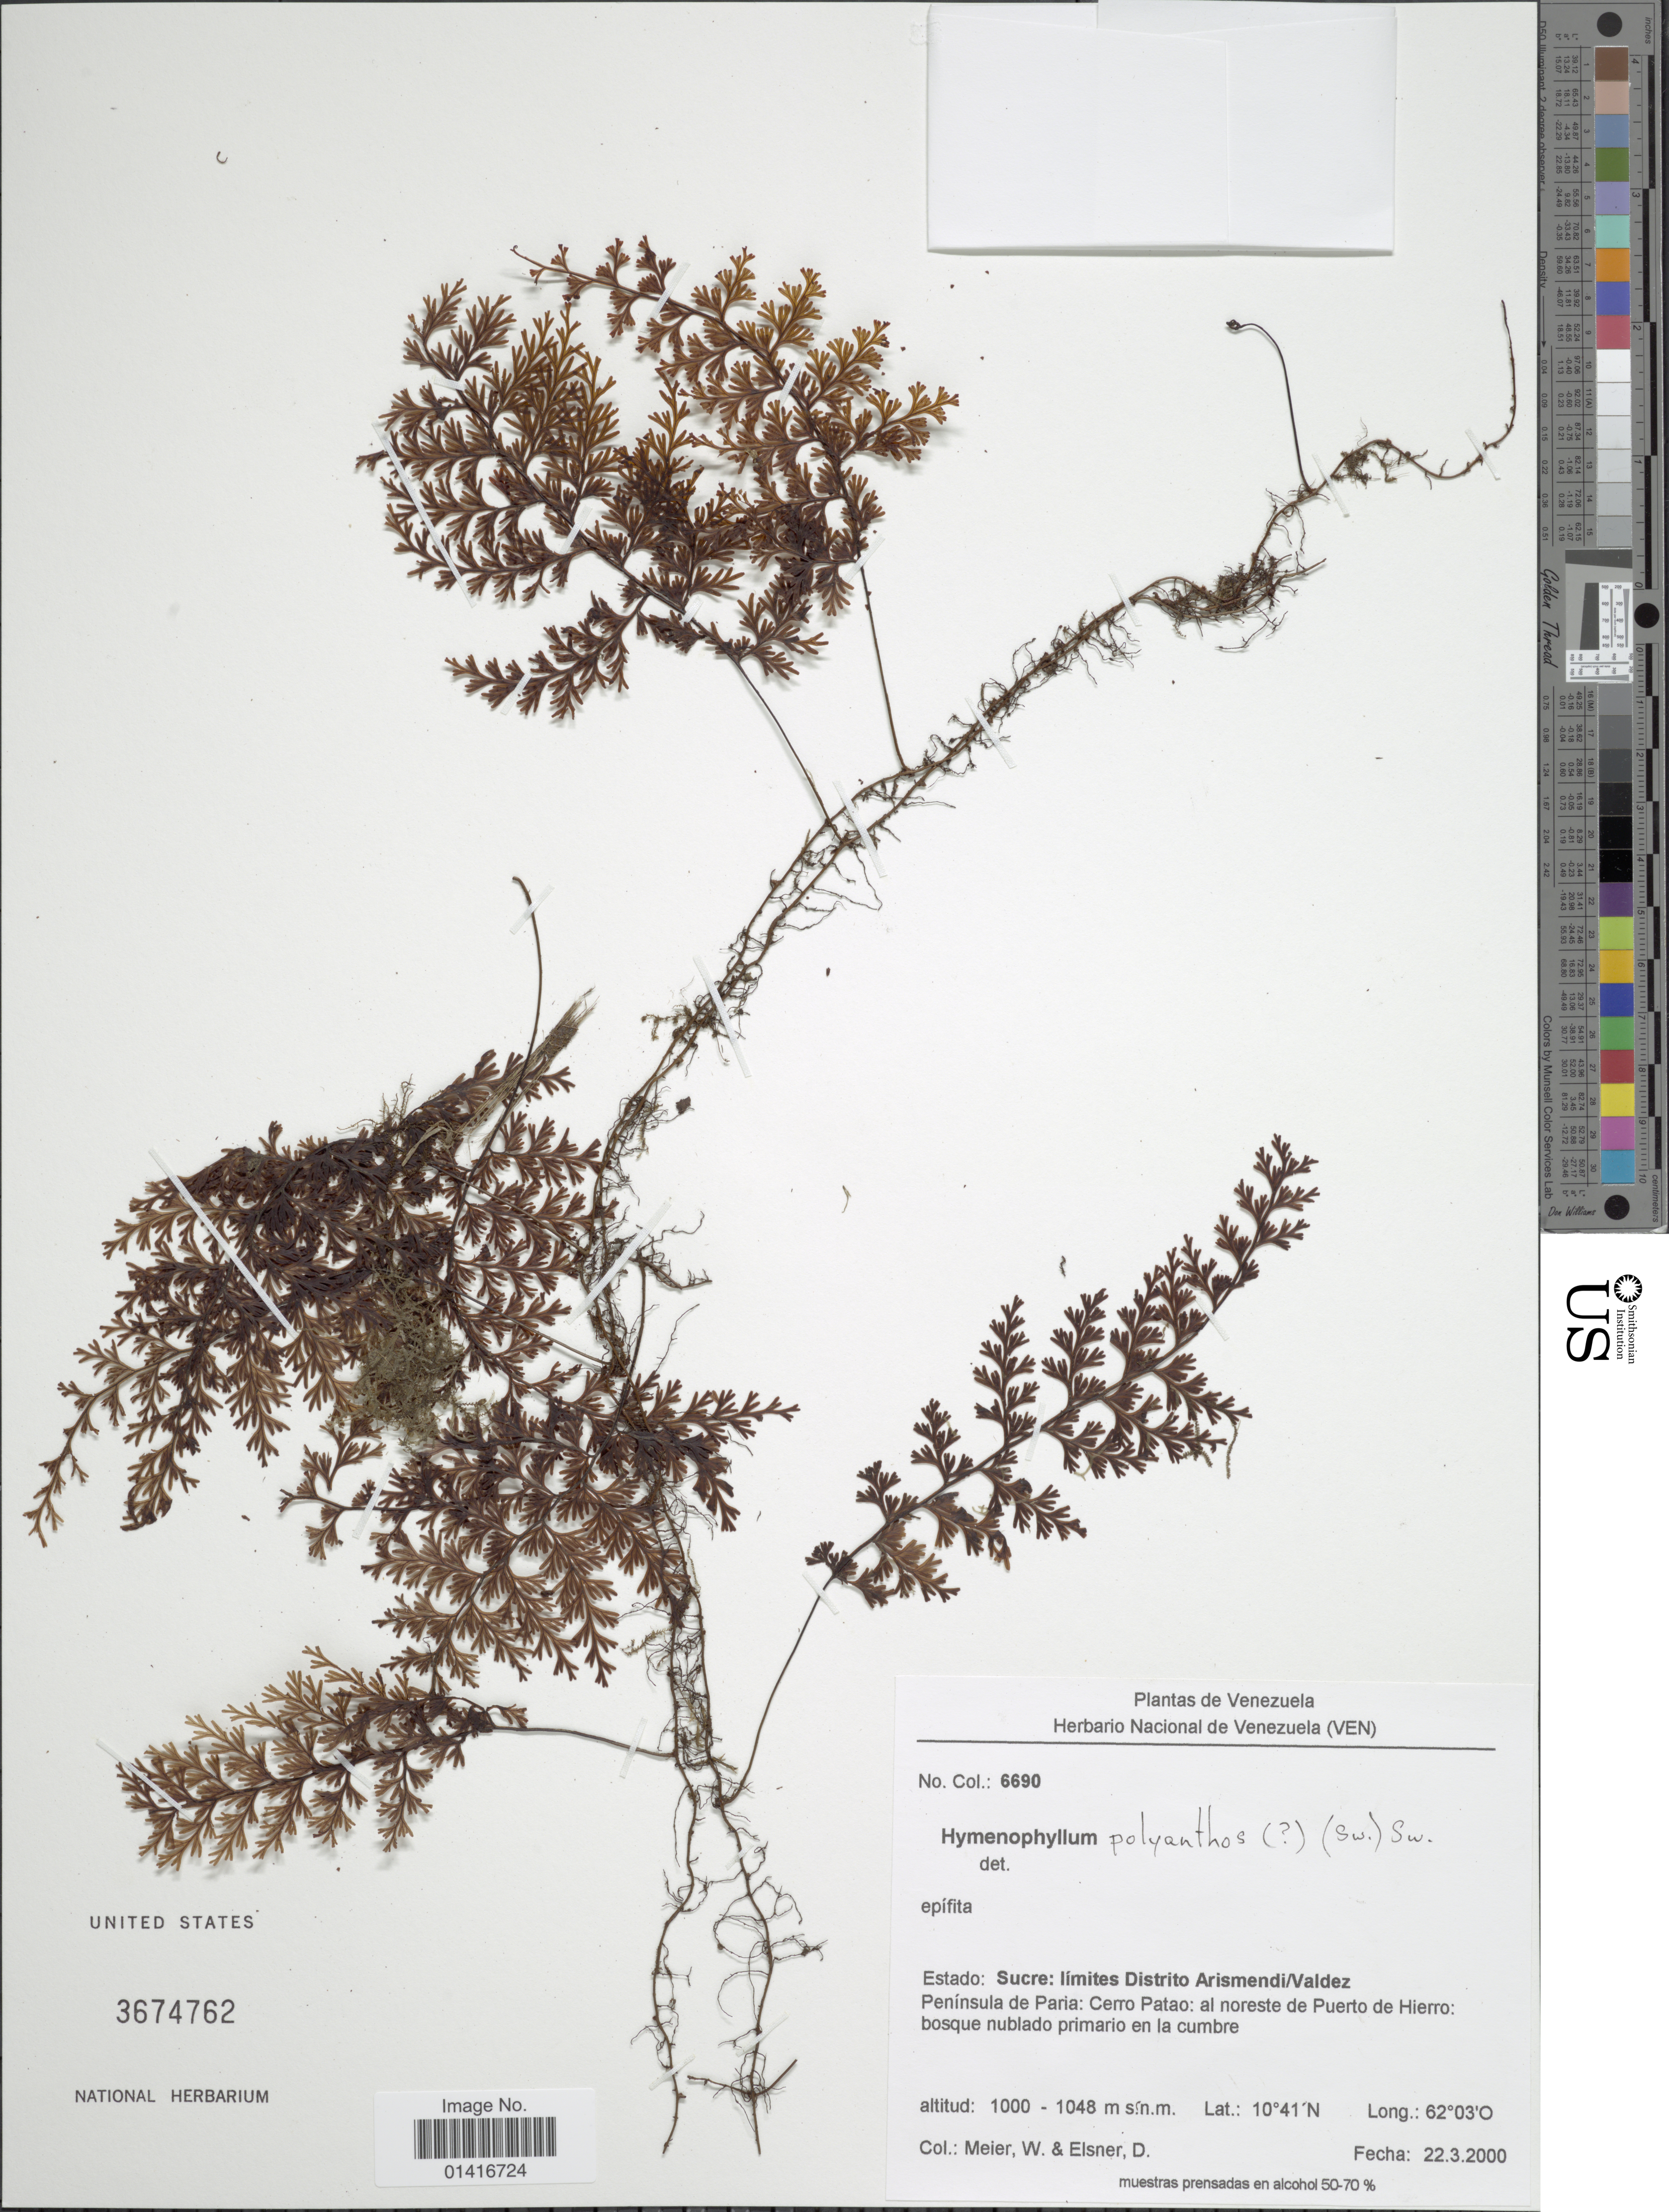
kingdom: Plantae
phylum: Tracheophyta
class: Polypodiopsida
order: Hymenophyllales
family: Hymenophyllaceae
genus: Hymenophyllum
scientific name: Hymenophyllum polyanthos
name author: (Sw.) Sw.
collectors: W. Meier & D. Elsner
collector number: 6690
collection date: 2000-03-22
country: Venezuela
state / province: Sucre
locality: Estado:Sucre: Límites Distrito Arismendi/Valdez. Península de Paria: Cerro Patao: al Noreste de Puertpo de Hierro: Bosque nublado primario en la cumbre.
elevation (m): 1000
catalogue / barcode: US 3674762